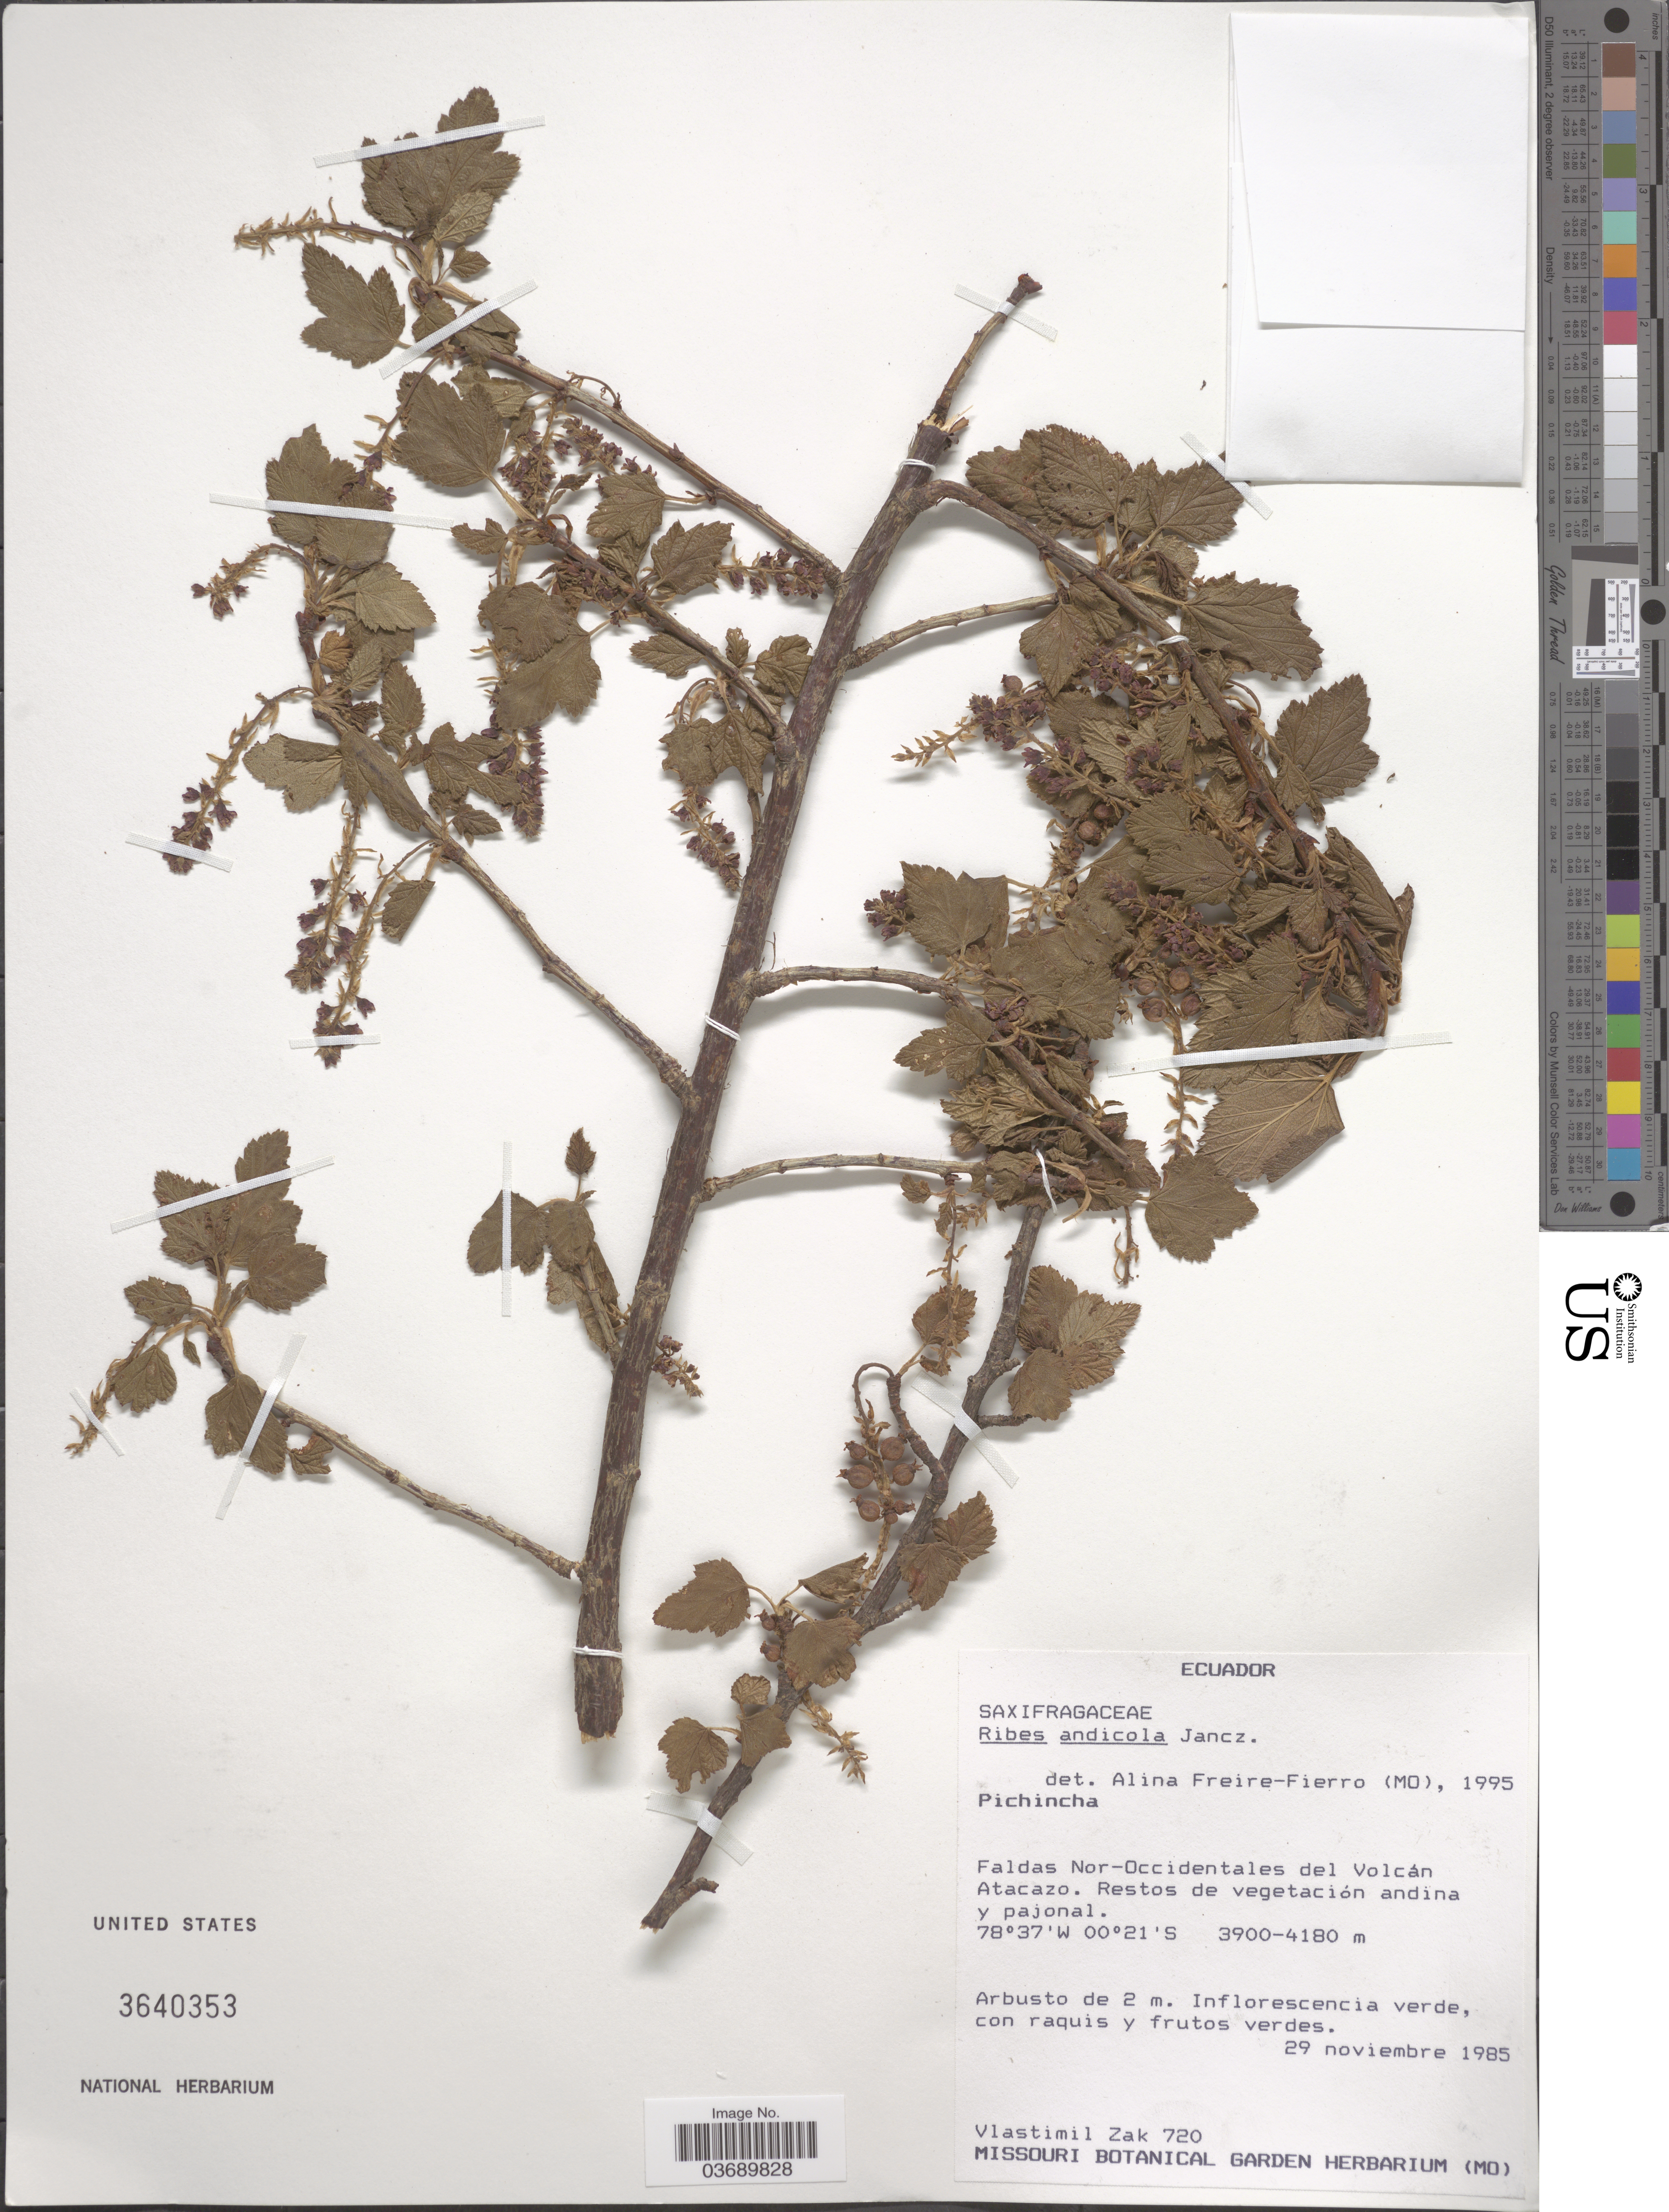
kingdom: Plantae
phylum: Tracheophyta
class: Magnoliopsida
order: Saxifragales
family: Grossulariaceae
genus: Ribes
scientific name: Ribes andicola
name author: Jancz.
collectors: V. Zak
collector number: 720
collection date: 1985-11-29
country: Ecuador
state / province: Pichincha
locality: Faldas Nor-Occidentales del Volcán Atacazo.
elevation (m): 3900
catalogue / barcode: US 3640353